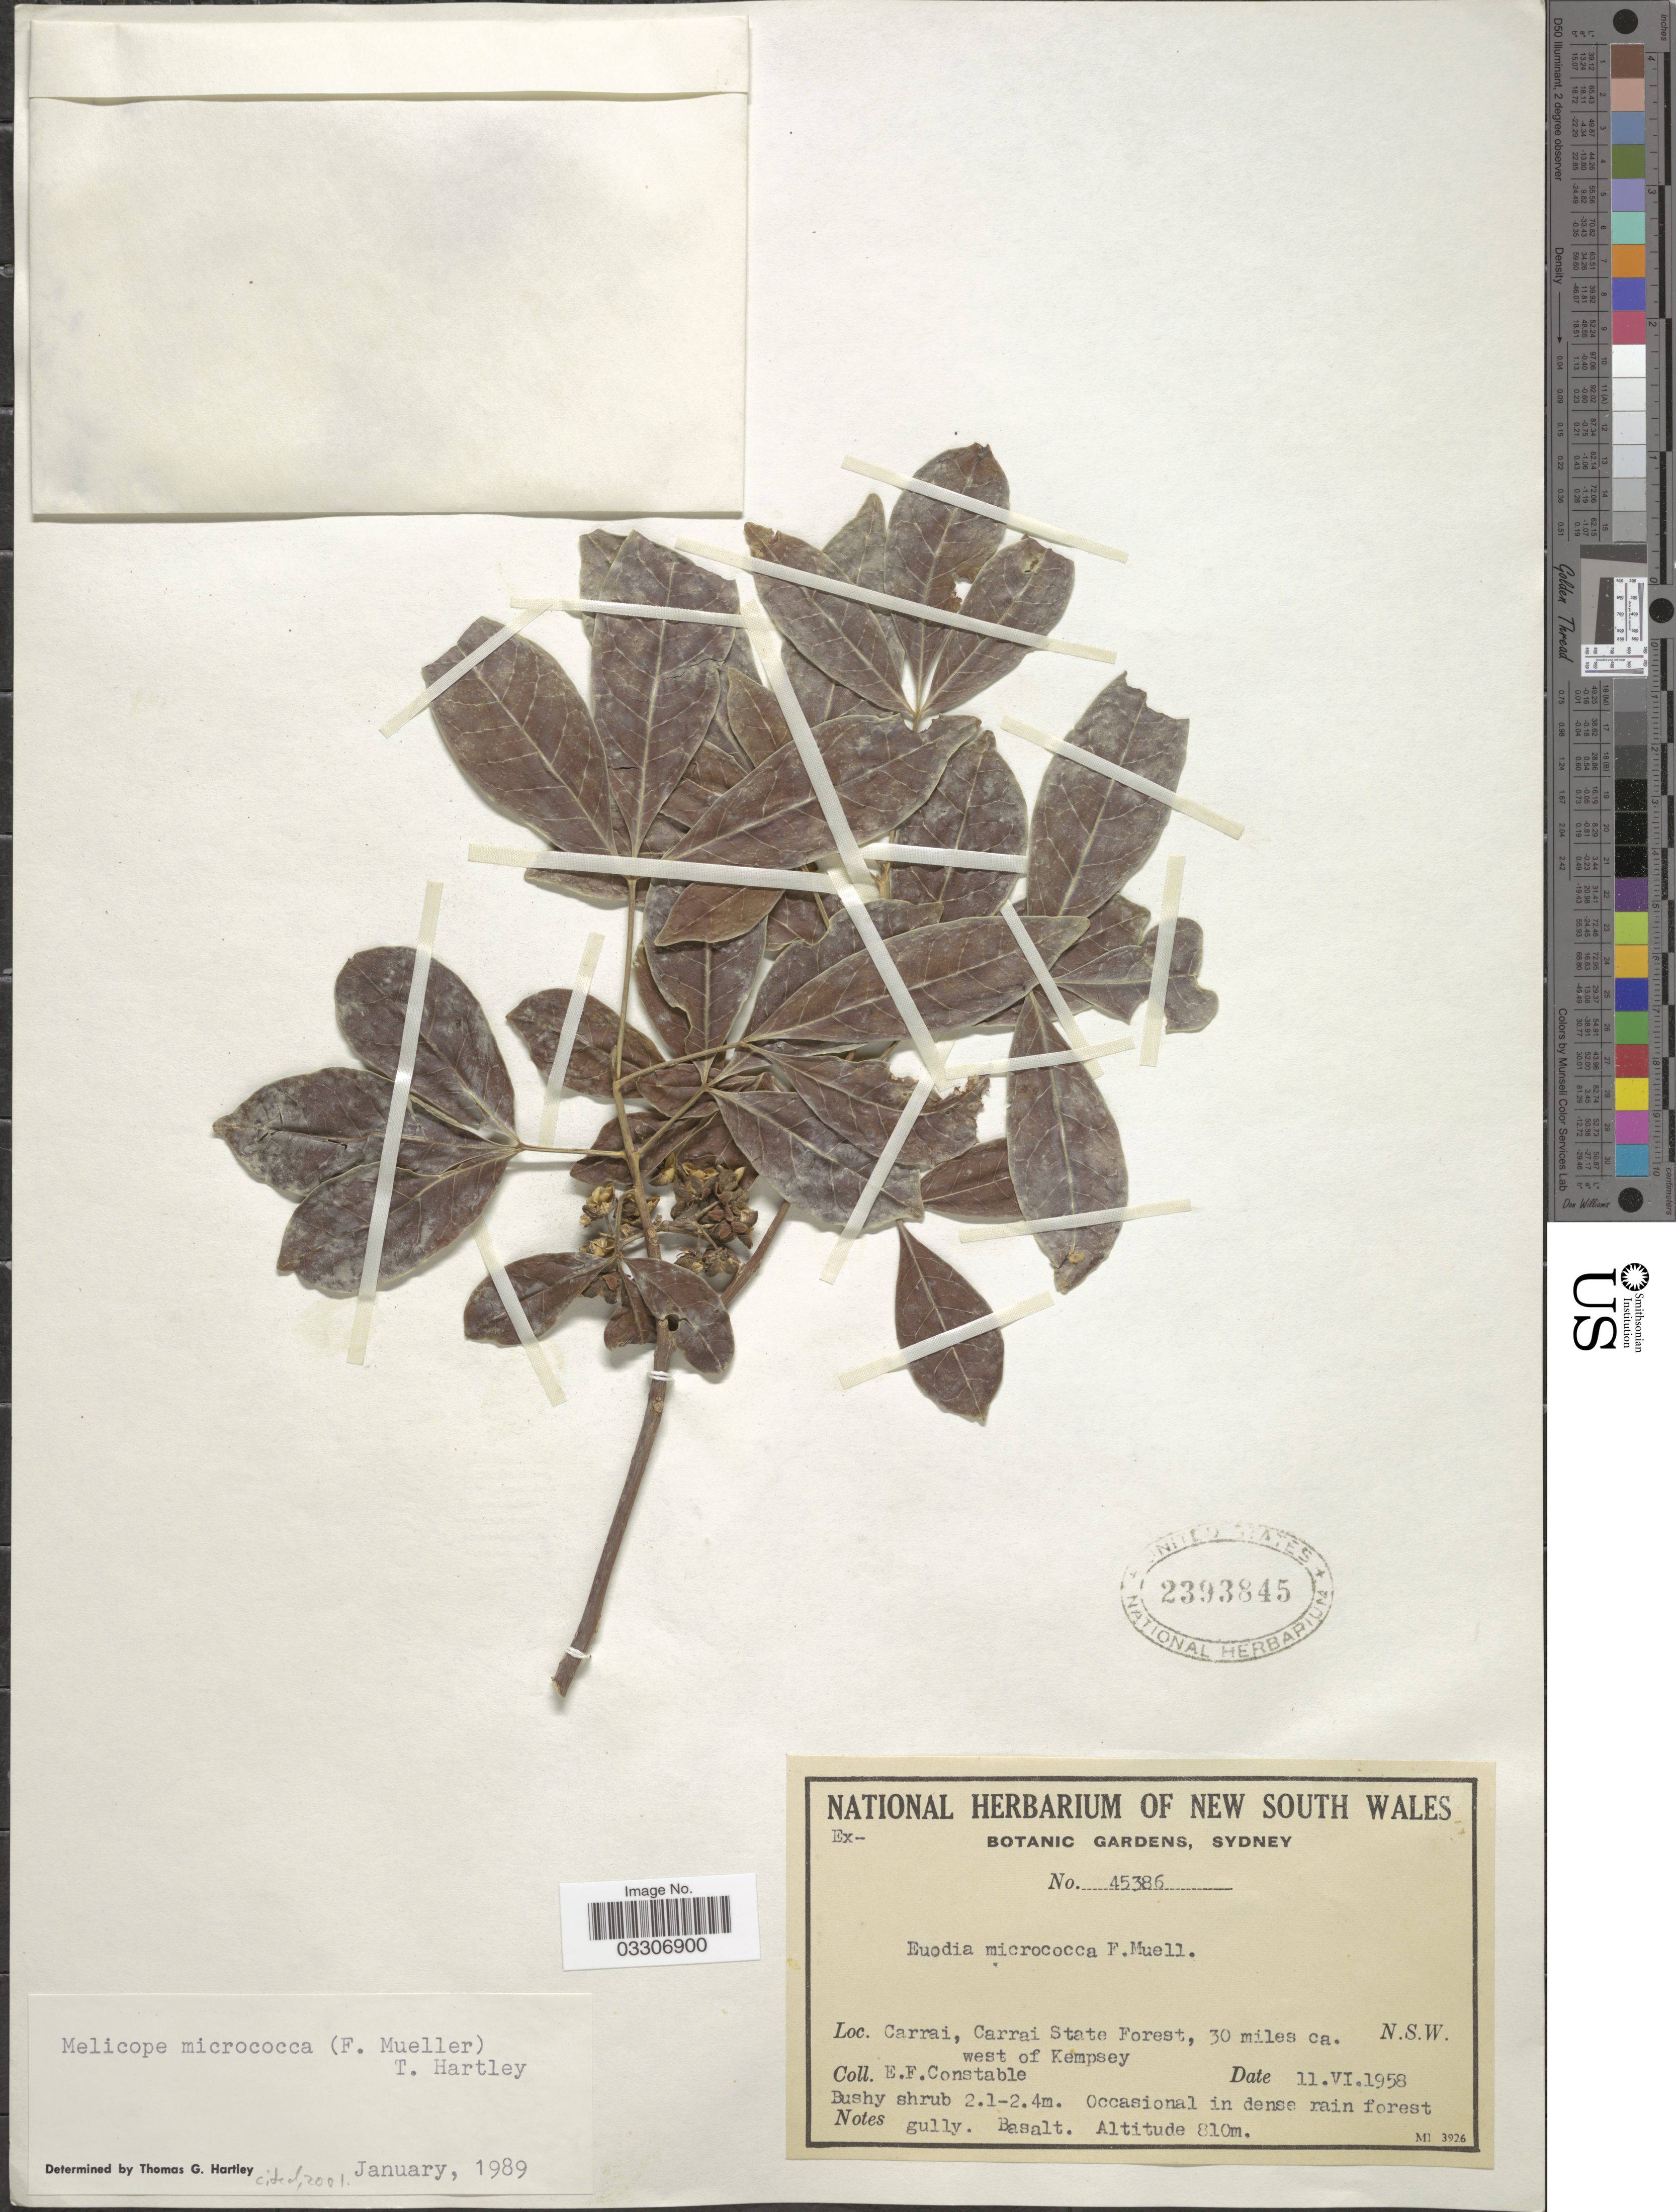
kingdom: Plantae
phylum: Tracheophyta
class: Magnoliopsida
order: Sapindales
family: Rutaceae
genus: Melicope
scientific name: Melicope micrococca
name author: (F. Muell.) T.G. Hartley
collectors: E. F. Constable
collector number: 45386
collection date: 1958-06-11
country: Australia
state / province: New South Wales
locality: Carrai, Carrai State Forest, 30 miles ca. west of Kempsey.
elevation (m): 810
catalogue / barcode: US 2393845